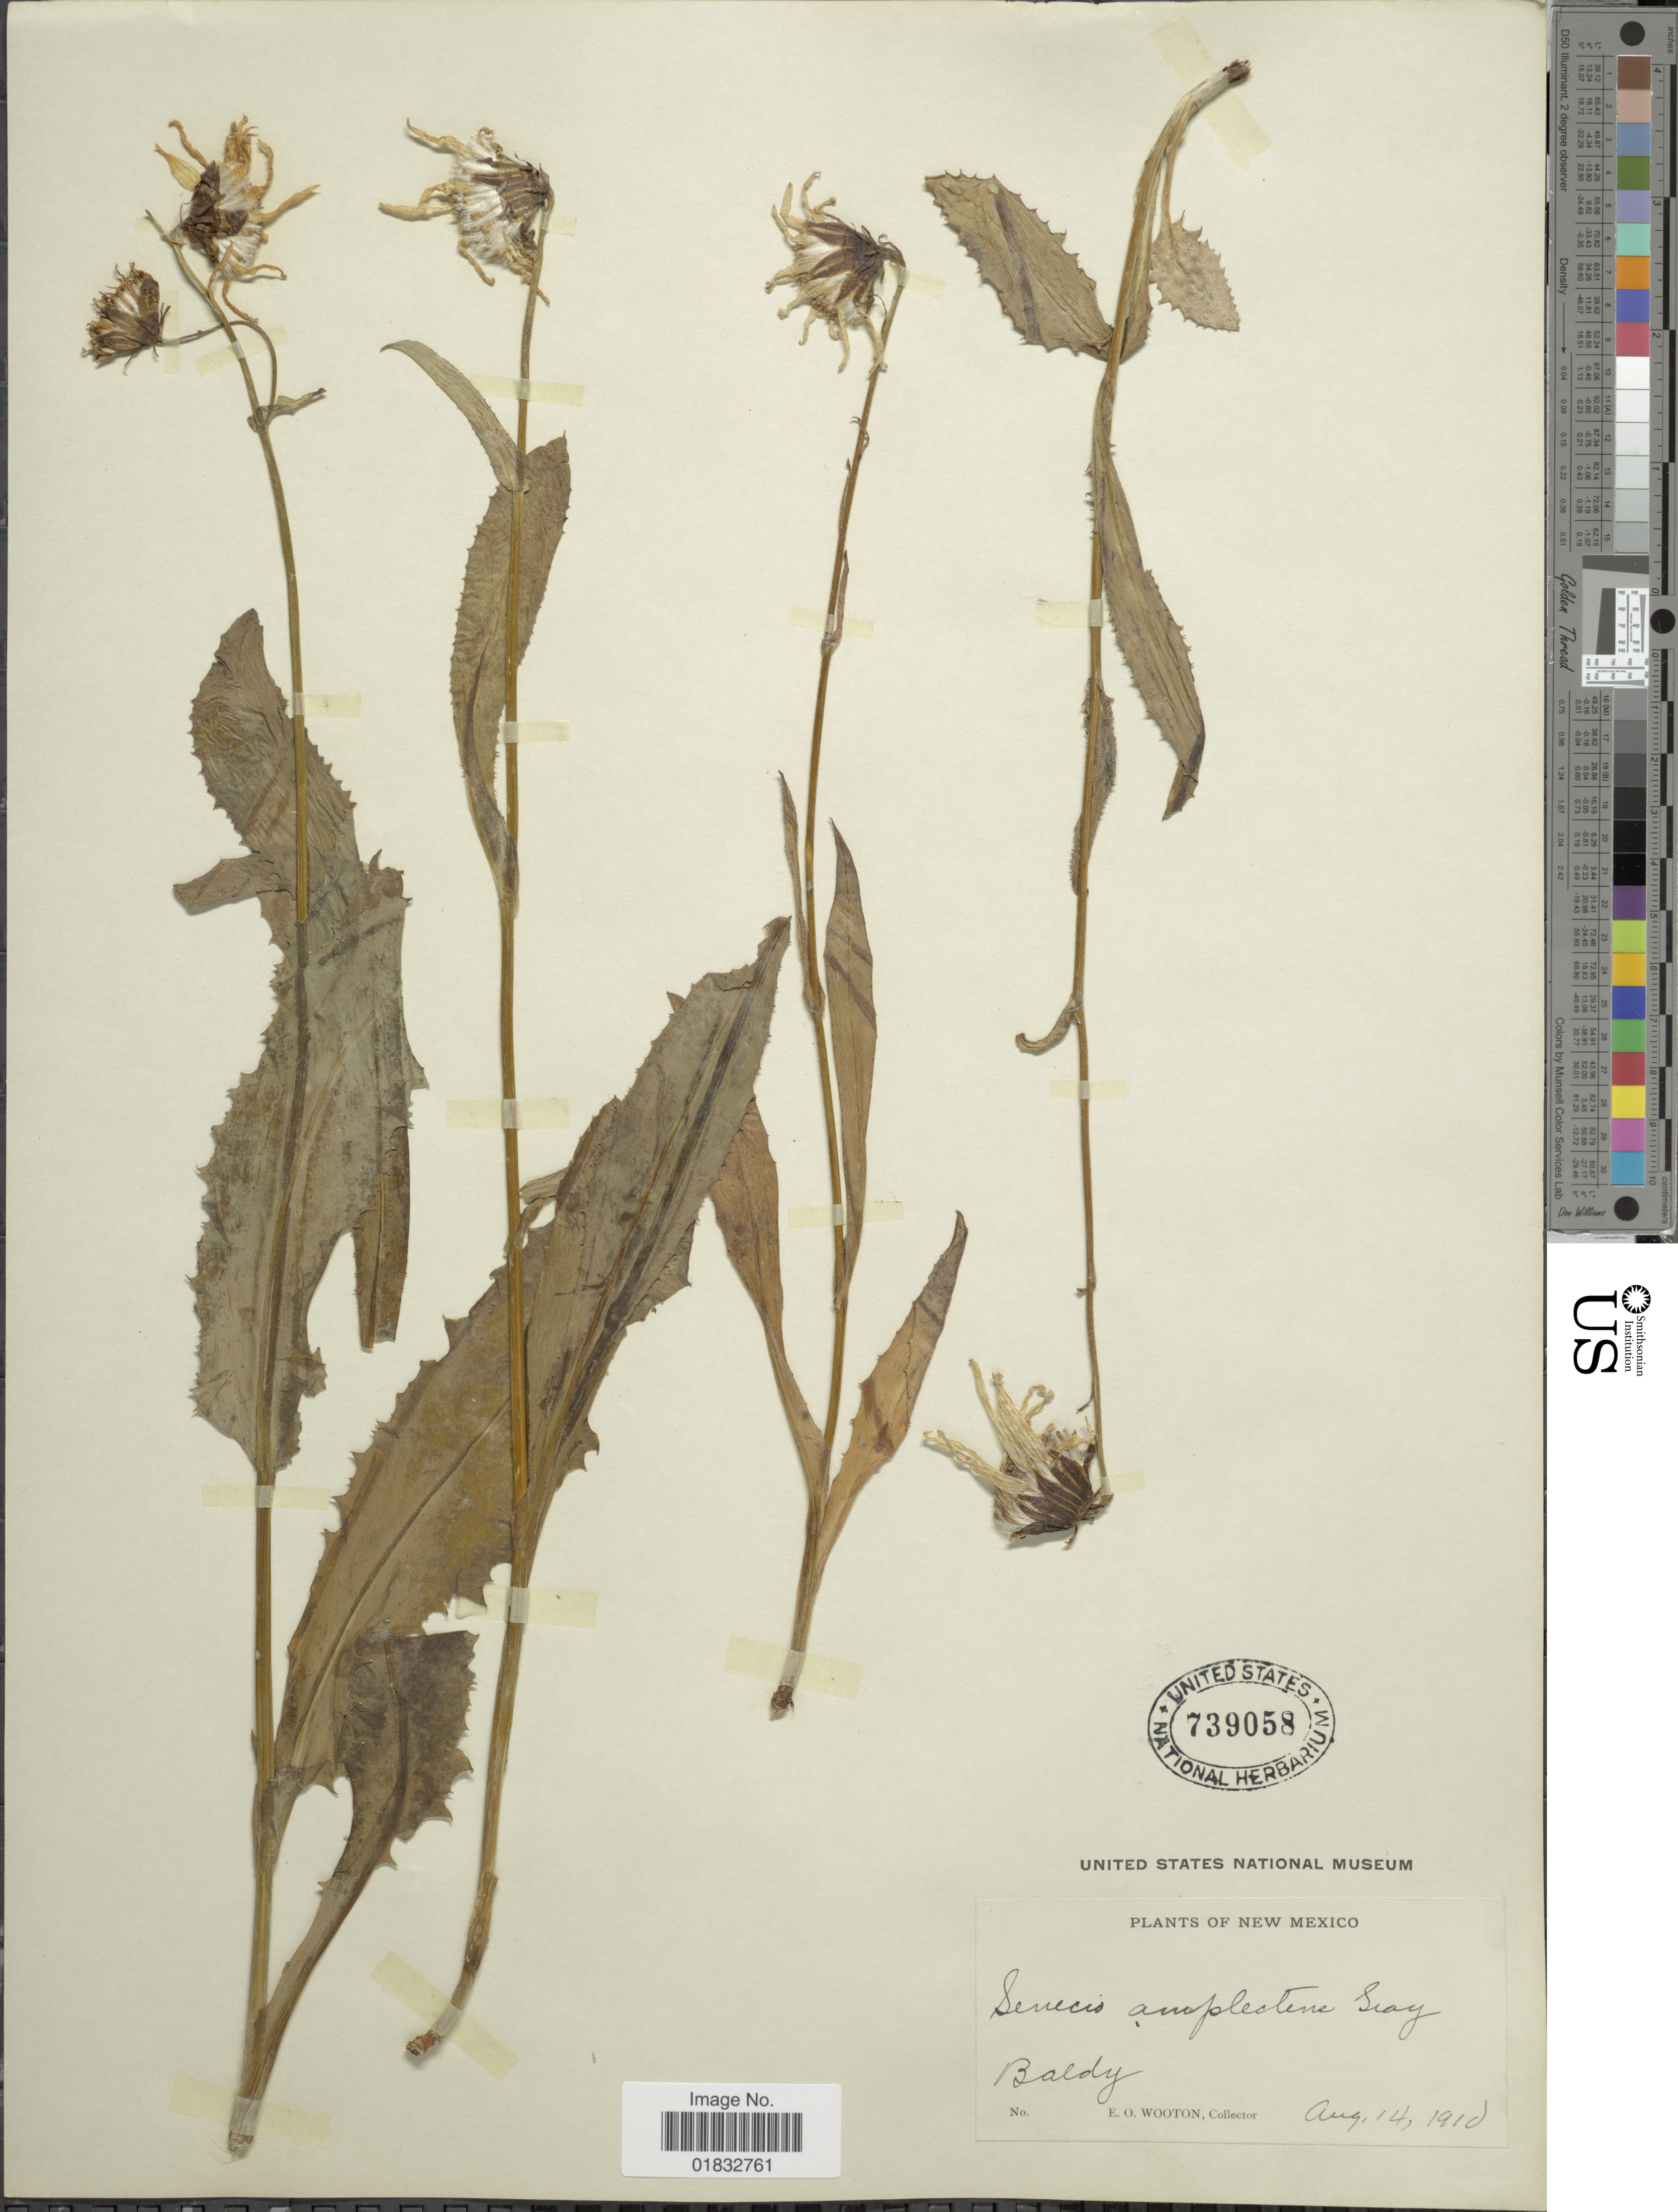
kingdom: Plantae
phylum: Tracheophyta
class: Magnoliopsida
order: Asterales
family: Asteraceae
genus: Senecio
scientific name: Senecio amplectens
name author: A. Gray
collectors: E. O. Wooton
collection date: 1910-08-14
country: United States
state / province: New Mexico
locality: Baldy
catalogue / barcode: US 739058